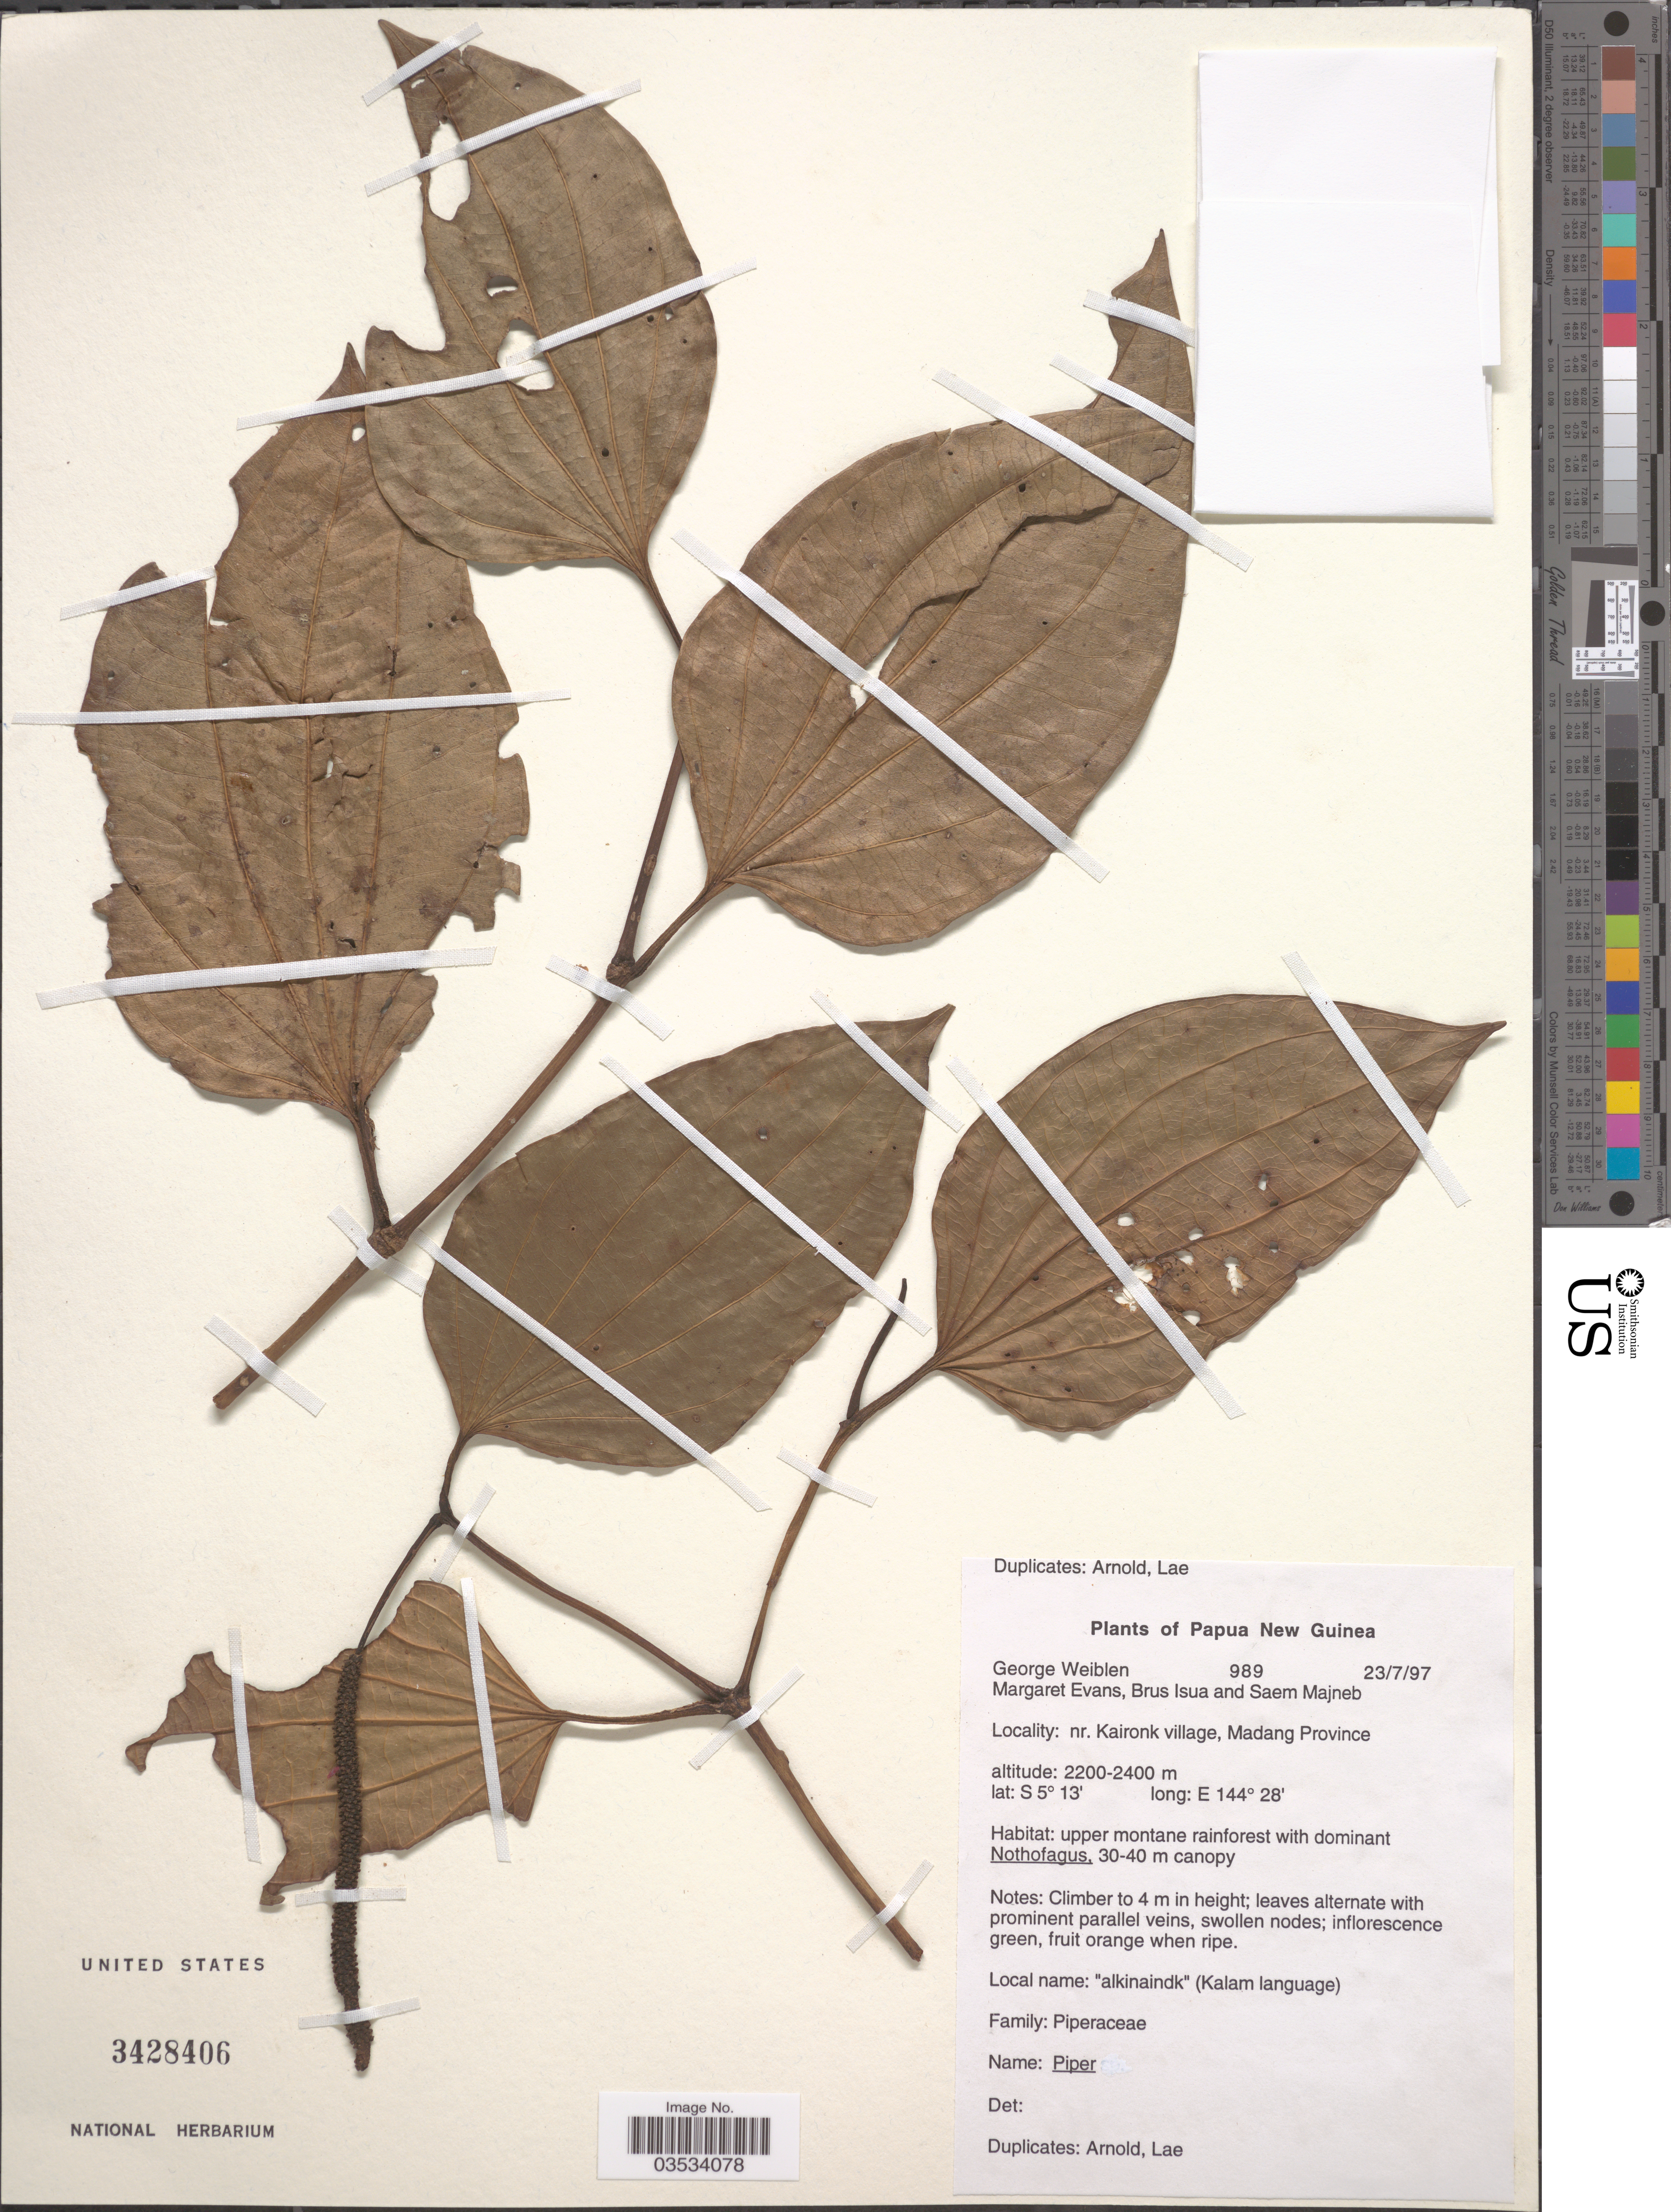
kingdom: Plantae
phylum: Tracheophyta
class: Magnoliopsida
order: Piperales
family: Piperaceae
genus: Piper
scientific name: Piper sp.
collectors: G. D. Weiblen, M. Evans, B. Isua & S. Majneb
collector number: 989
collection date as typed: Transcribed d/m/y: 23/7/97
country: Papua New Guinea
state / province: Madang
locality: Nr. Kaironk village.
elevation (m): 2200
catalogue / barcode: US 3428406